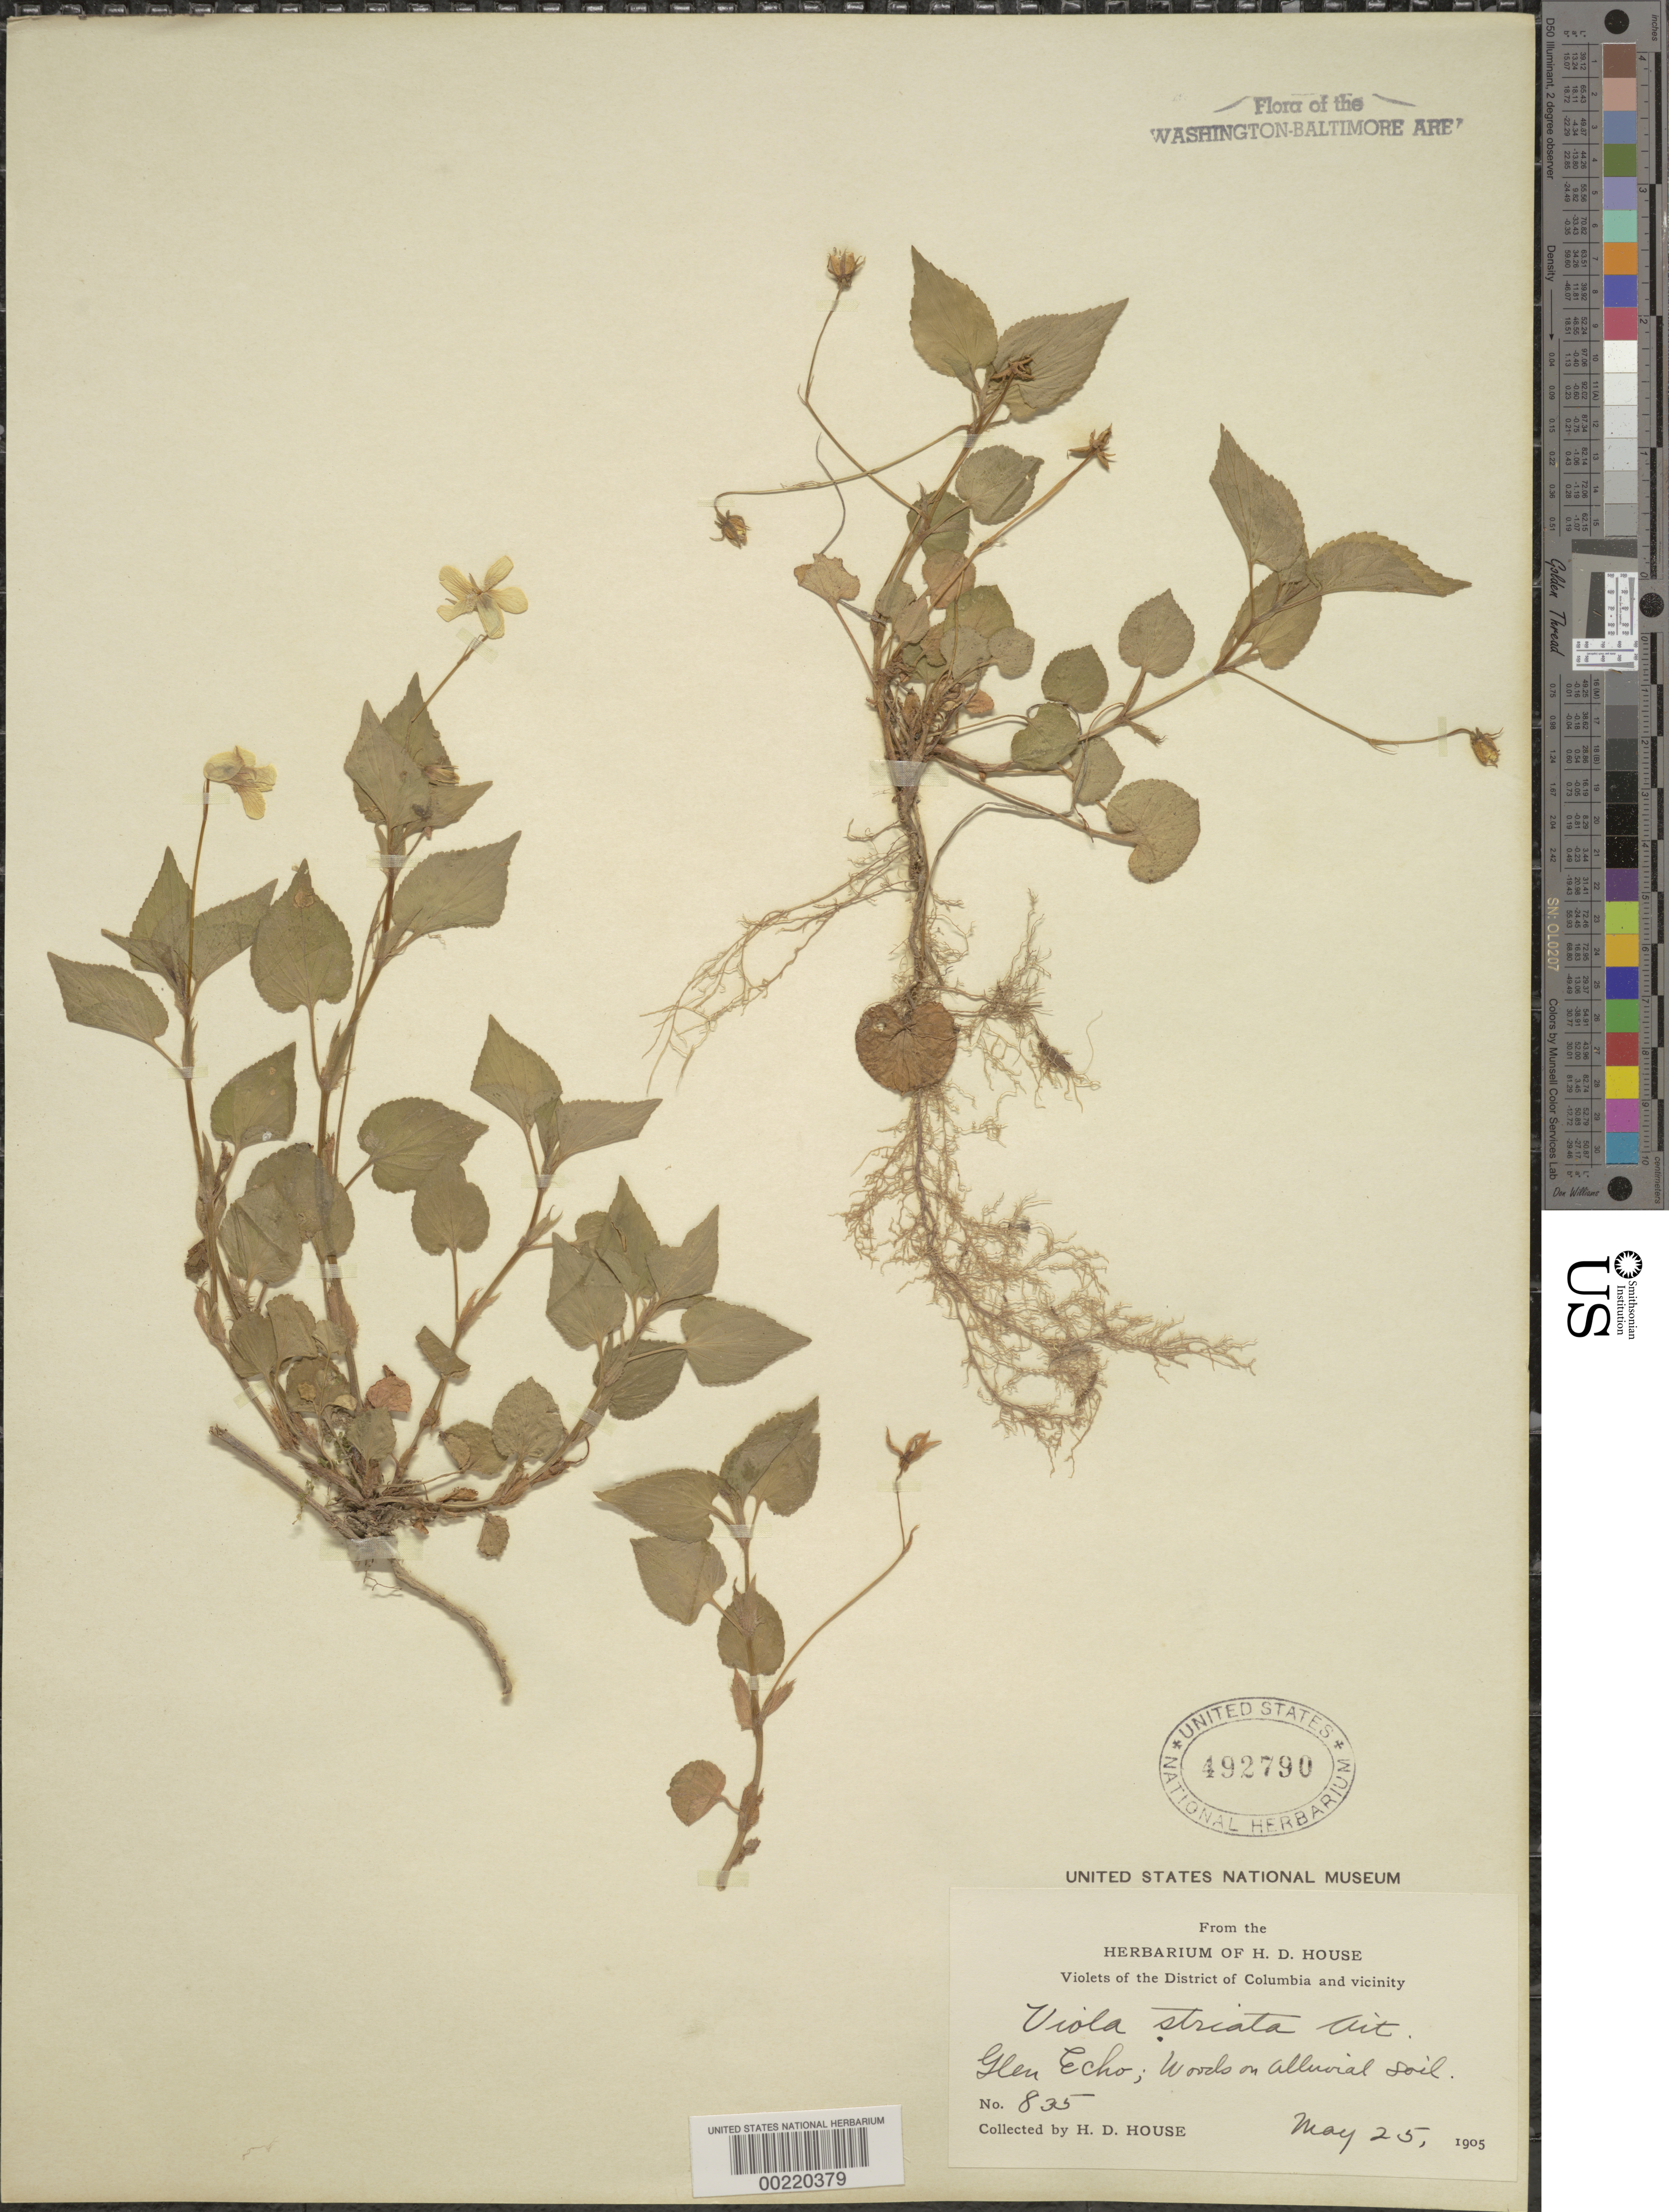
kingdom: Plantae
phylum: Tracheophyta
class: Magnoliopsida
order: Malpighiales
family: Violaceae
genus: Viola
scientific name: Viola striata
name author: Aiton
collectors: H. D. House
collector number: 835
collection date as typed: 25 May 1905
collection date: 1905-05-25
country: United States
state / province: Maryland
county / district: Montgomery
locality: Glen Echo C. & O. Canal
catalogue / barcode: US 492790